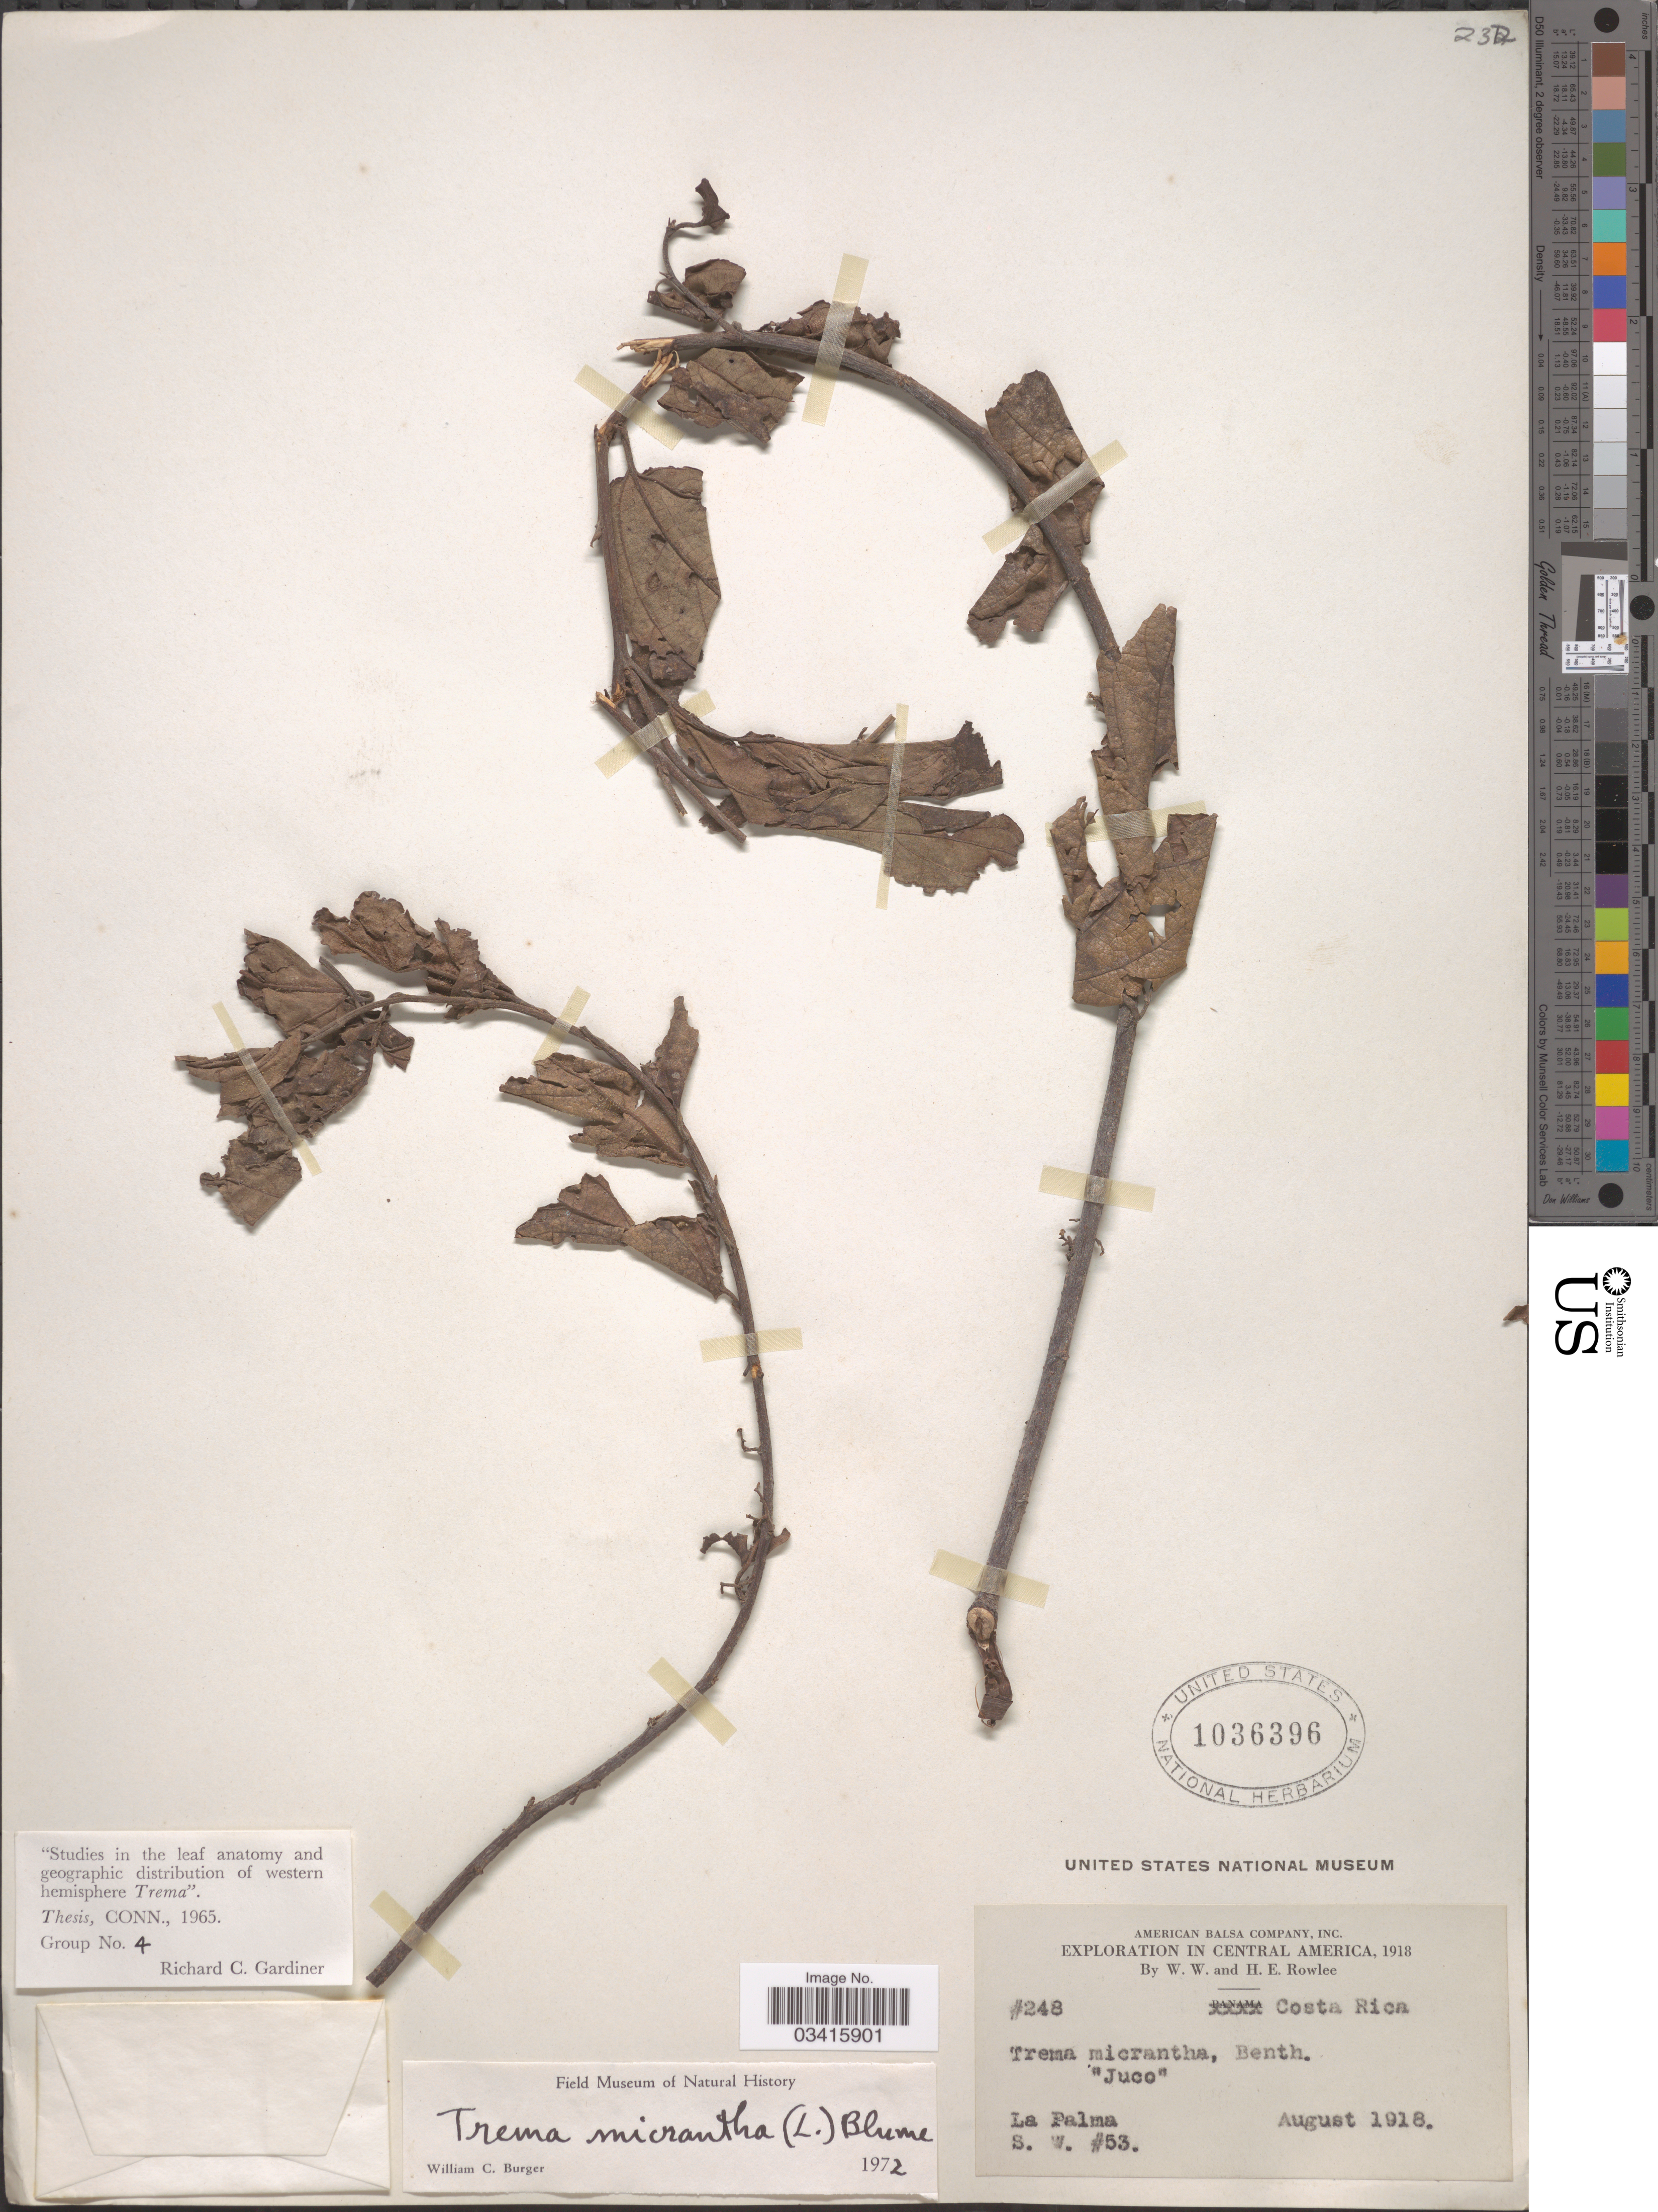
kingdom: Plantae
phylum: Tracheophyta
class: Magnoliopsida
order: Rosales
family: Cannabaceae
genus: Trema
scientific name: Trema micranthum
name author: (L.) Blume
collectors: S.W.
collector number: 53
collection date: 1918-08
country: Costa Rica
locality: La Palma.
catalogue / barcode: US 1036396